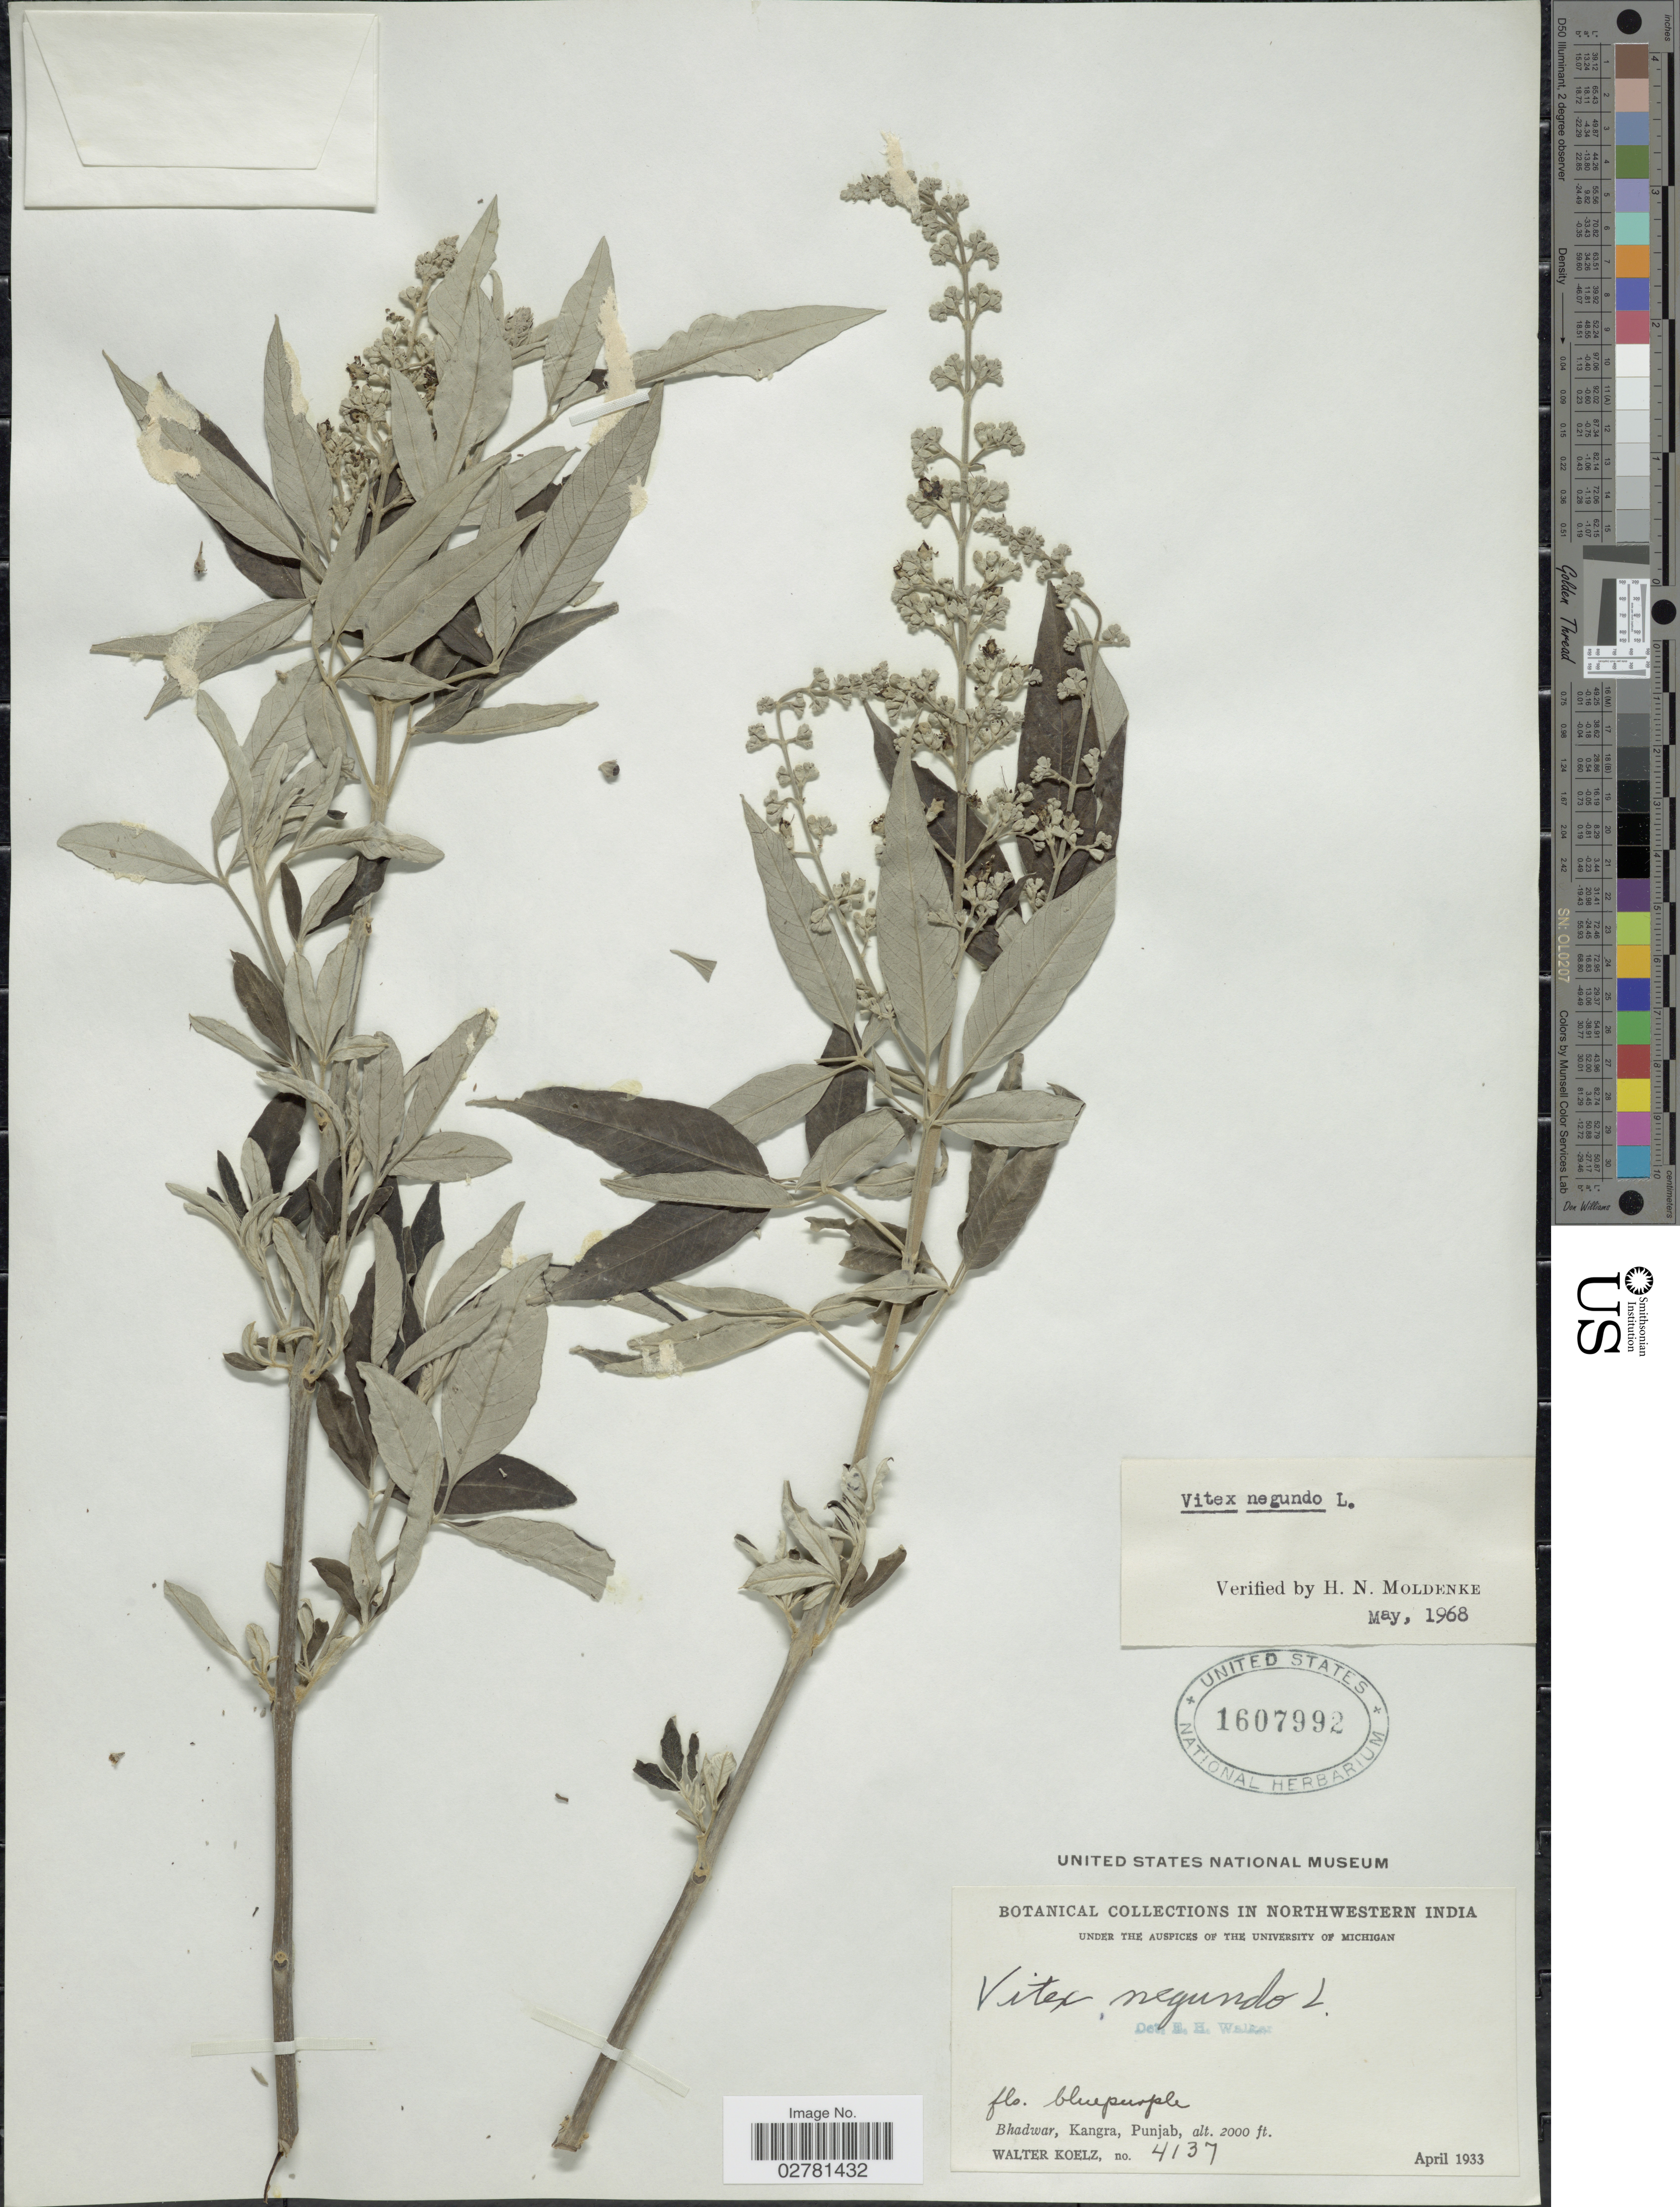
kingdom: Plantae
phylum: Tracheophyta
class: Magnoliopsida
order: Lamiales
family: Lamiaceae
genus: Vitex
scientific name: Vitex negundo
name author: L.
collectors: W. N. Koelz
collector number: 4137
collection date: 1933-04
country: India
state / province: Punjab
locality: Northwestern India. Bhadwar, Kangra.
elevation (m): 610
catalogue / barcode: US 1607992